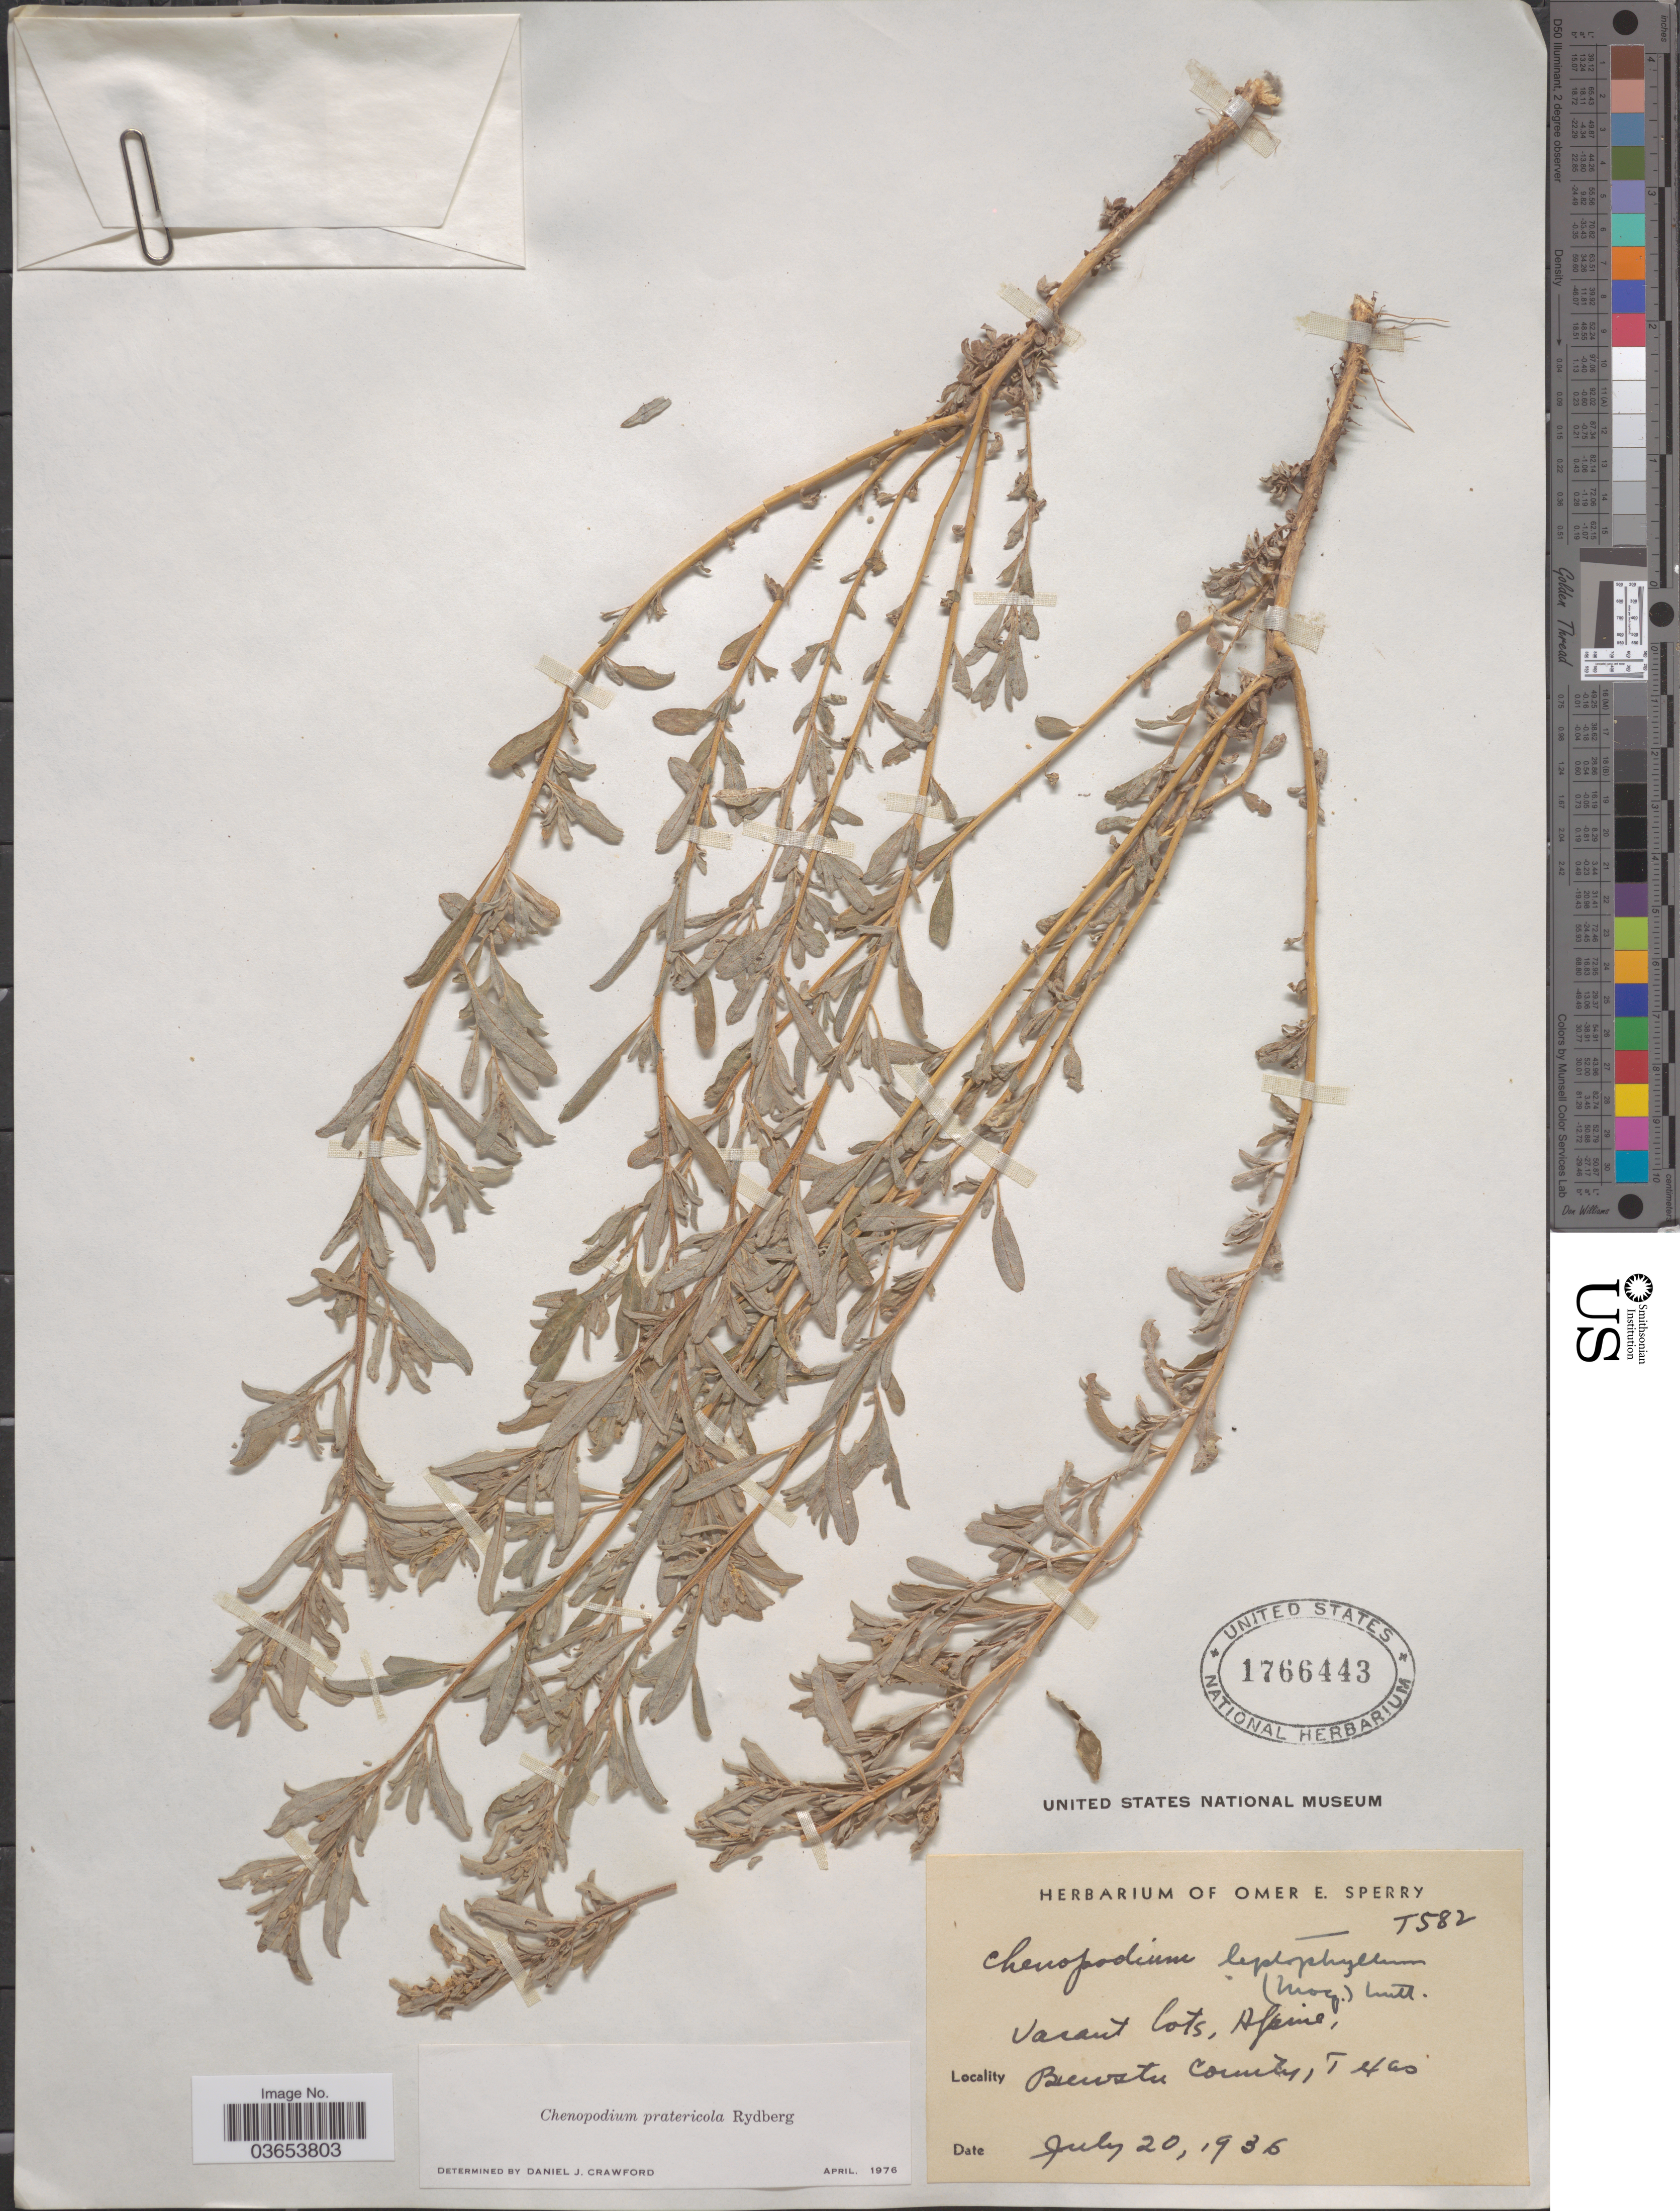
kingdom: Plantae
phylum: Tracheophyta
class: Magnoliopsida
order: Caryophyllales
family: Amaranthaceae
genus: Chenopodium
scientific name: Chenopodium pratericola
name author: Rydb.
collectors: ex. herb. Omer E. Sperry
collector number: T582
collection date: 1936-07-20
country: United States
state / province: Texas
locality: Vacant lots, Alpine, Brewster County.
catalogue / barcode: US 1766443